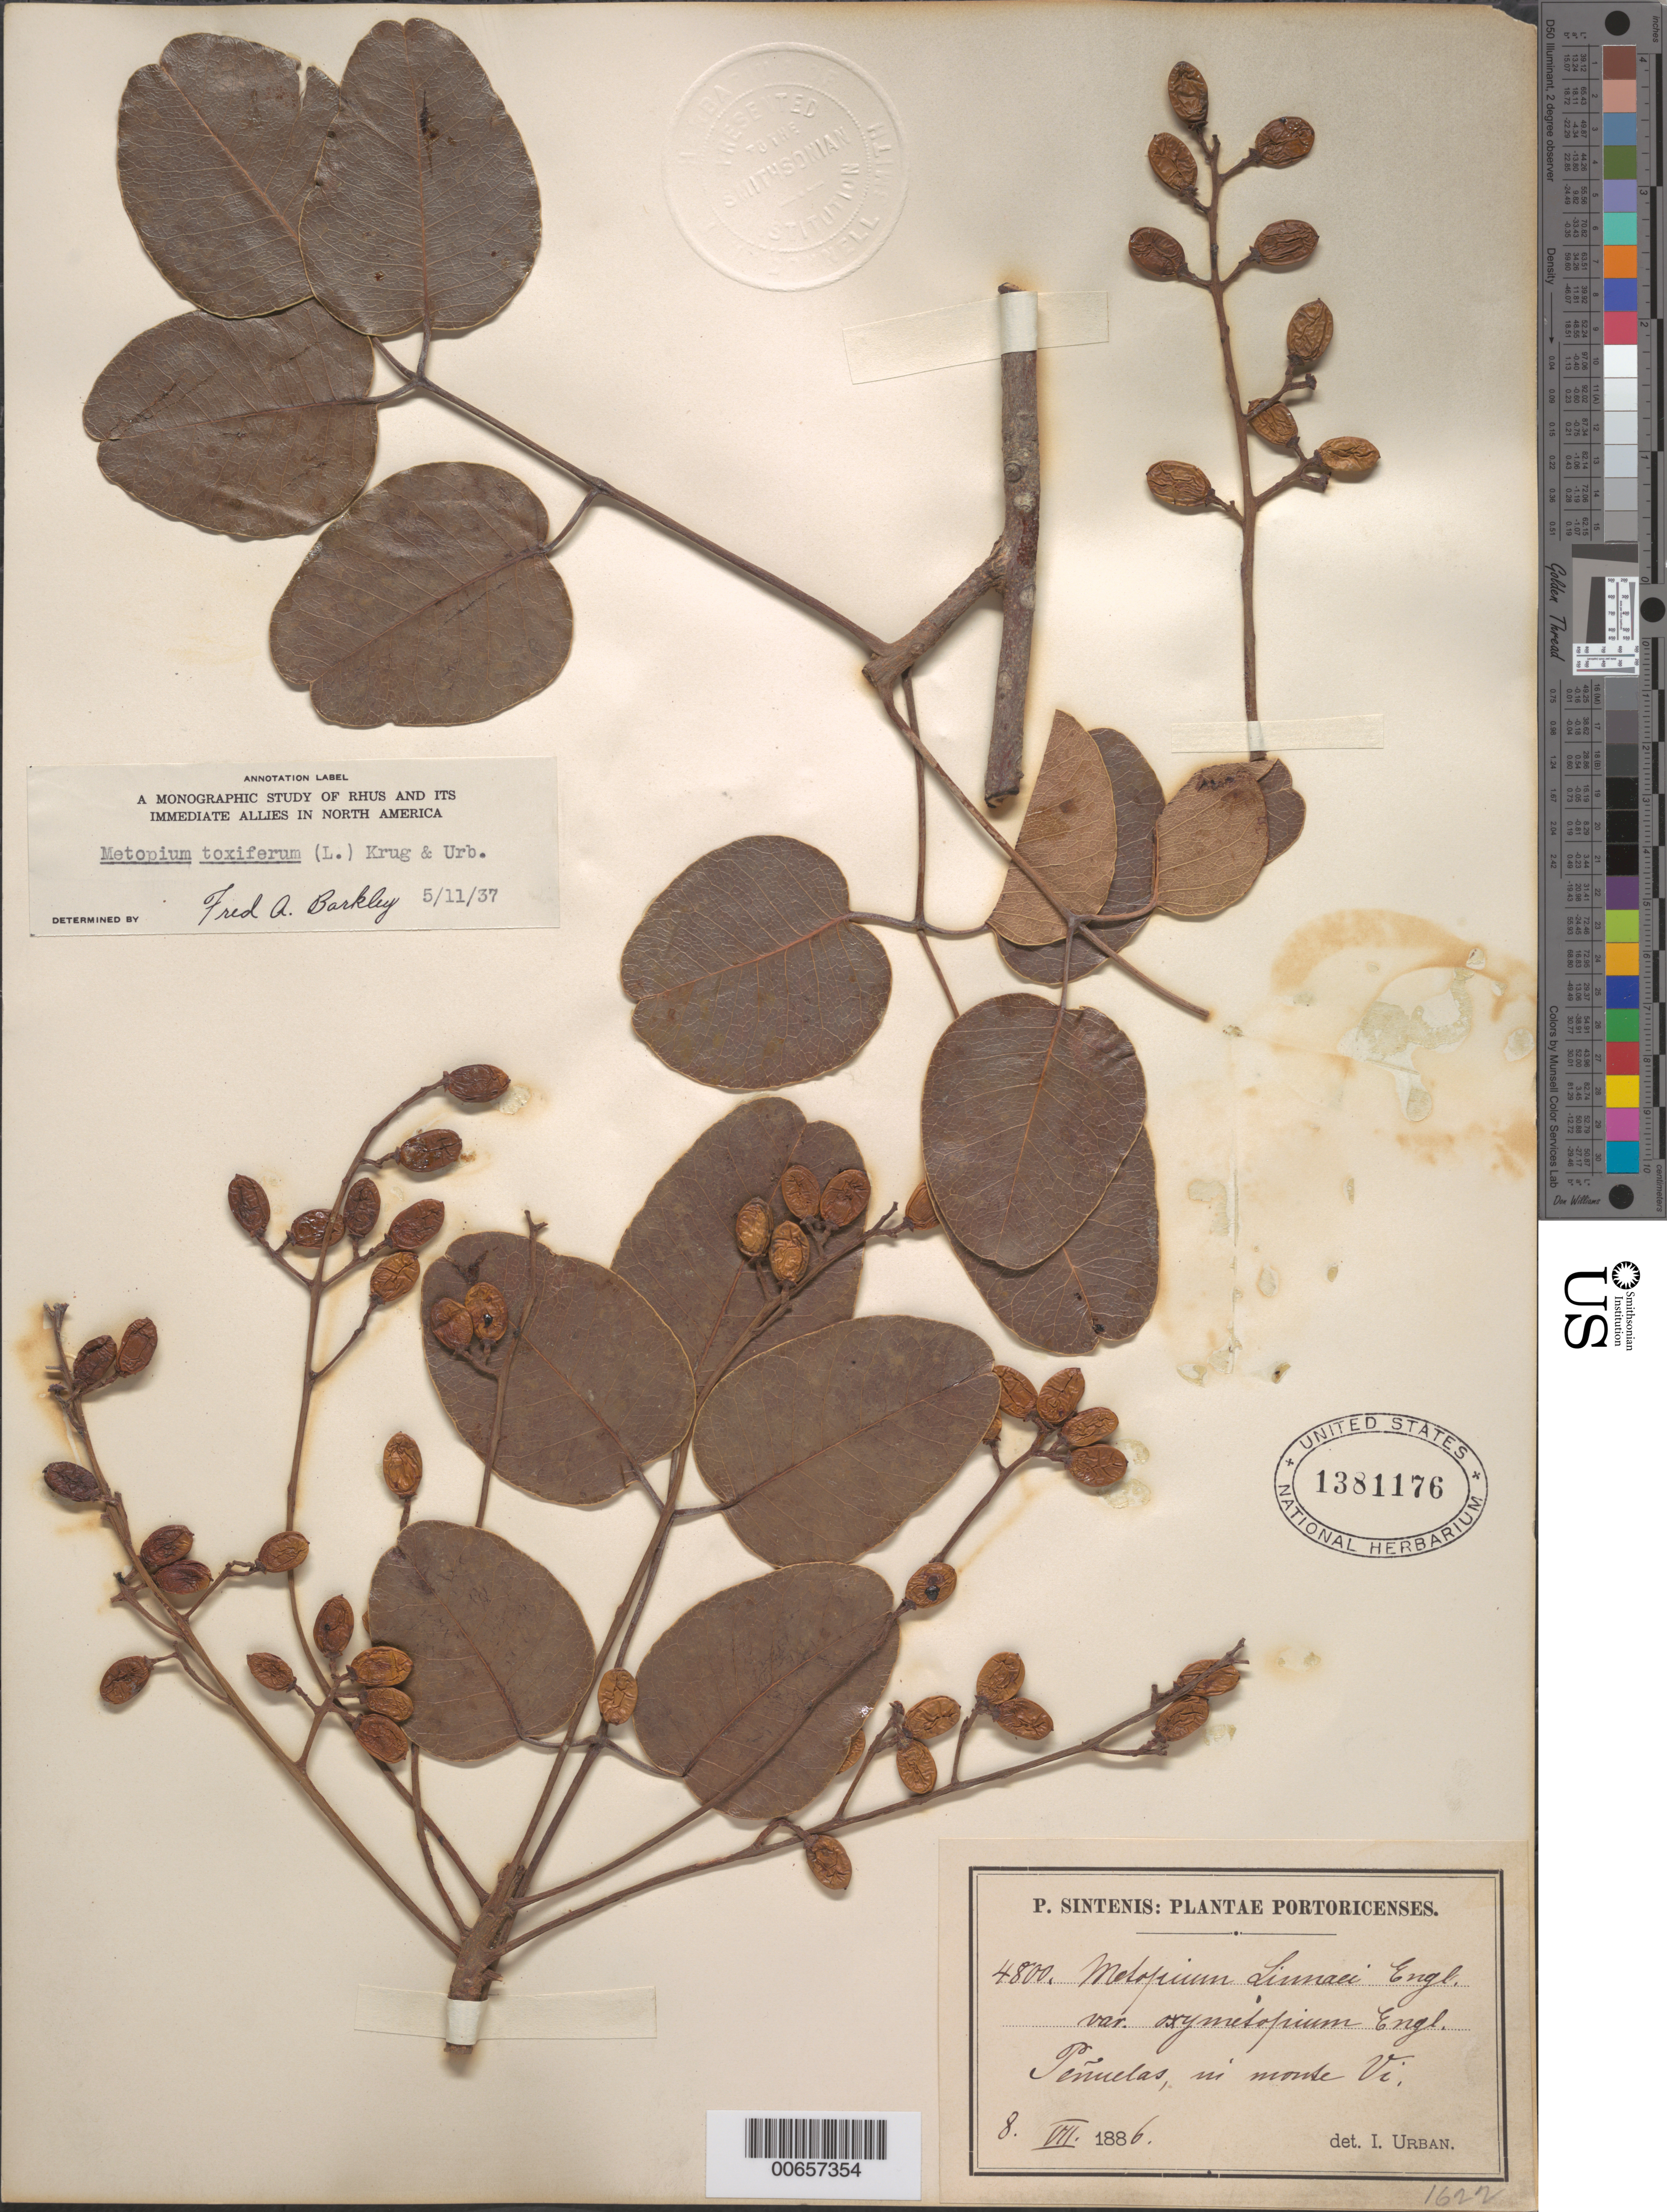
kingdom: Plantae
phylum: Tracheophyta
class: Magnoliopsida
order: Sapindales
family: Anacardiaceae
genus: Metopium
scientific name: Metopium toxiferum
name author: (L.) Krug & Urb.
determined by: Barkley, F. A.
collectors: P. Sintenis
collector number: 4800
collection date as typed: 08 Jul 1886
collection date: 1886-07-08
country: Puerto Rico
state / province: Peñuelas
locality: Peñuelas, in monte Vi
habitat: In monte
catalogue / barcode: US 1381176